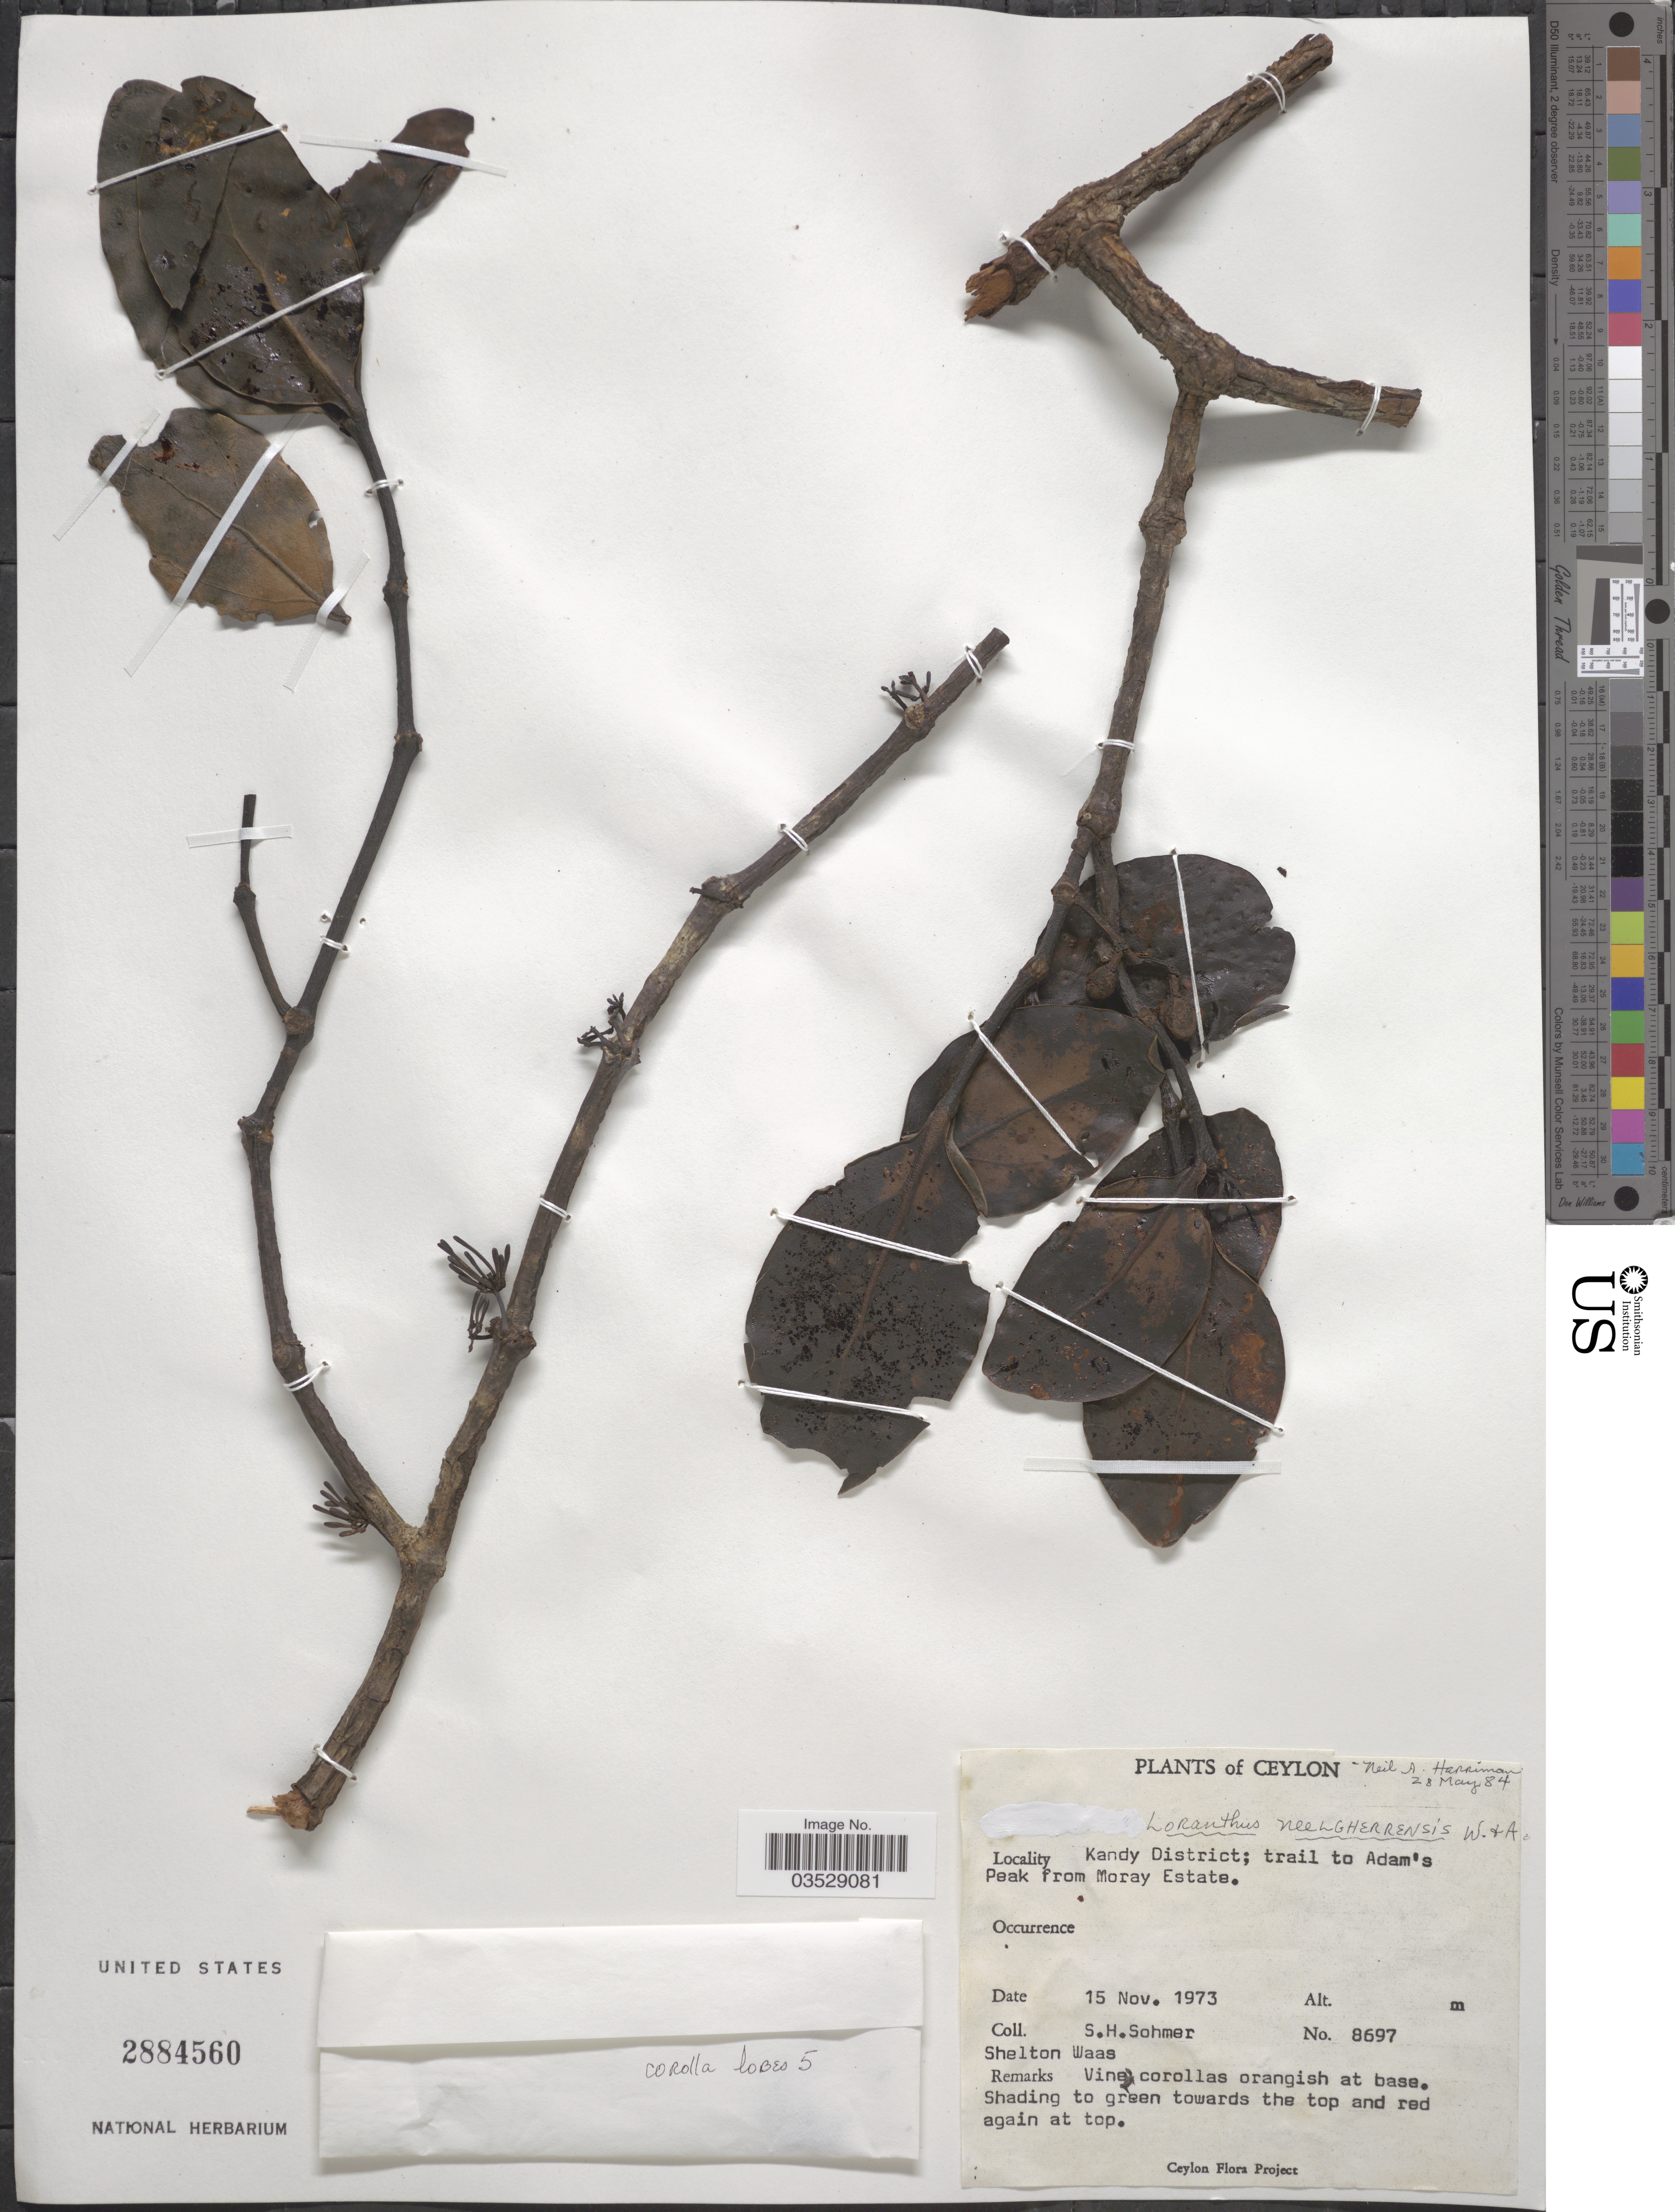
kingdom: Plantae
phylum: Tracheophyta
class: Magnoliopsida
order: Santalales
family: Loranthaceae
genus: Dendrophthoe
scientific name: Dendrophthoe trigona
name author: (Wight & Arn.) Danser ex Santapau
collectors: S. H. Sohmer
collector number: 8697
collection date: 1973-11-15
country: Sri Lanka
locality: Ceylon. Kandy District; trail to Adam's Peak from Moray Estate.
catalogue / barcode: US 2884560